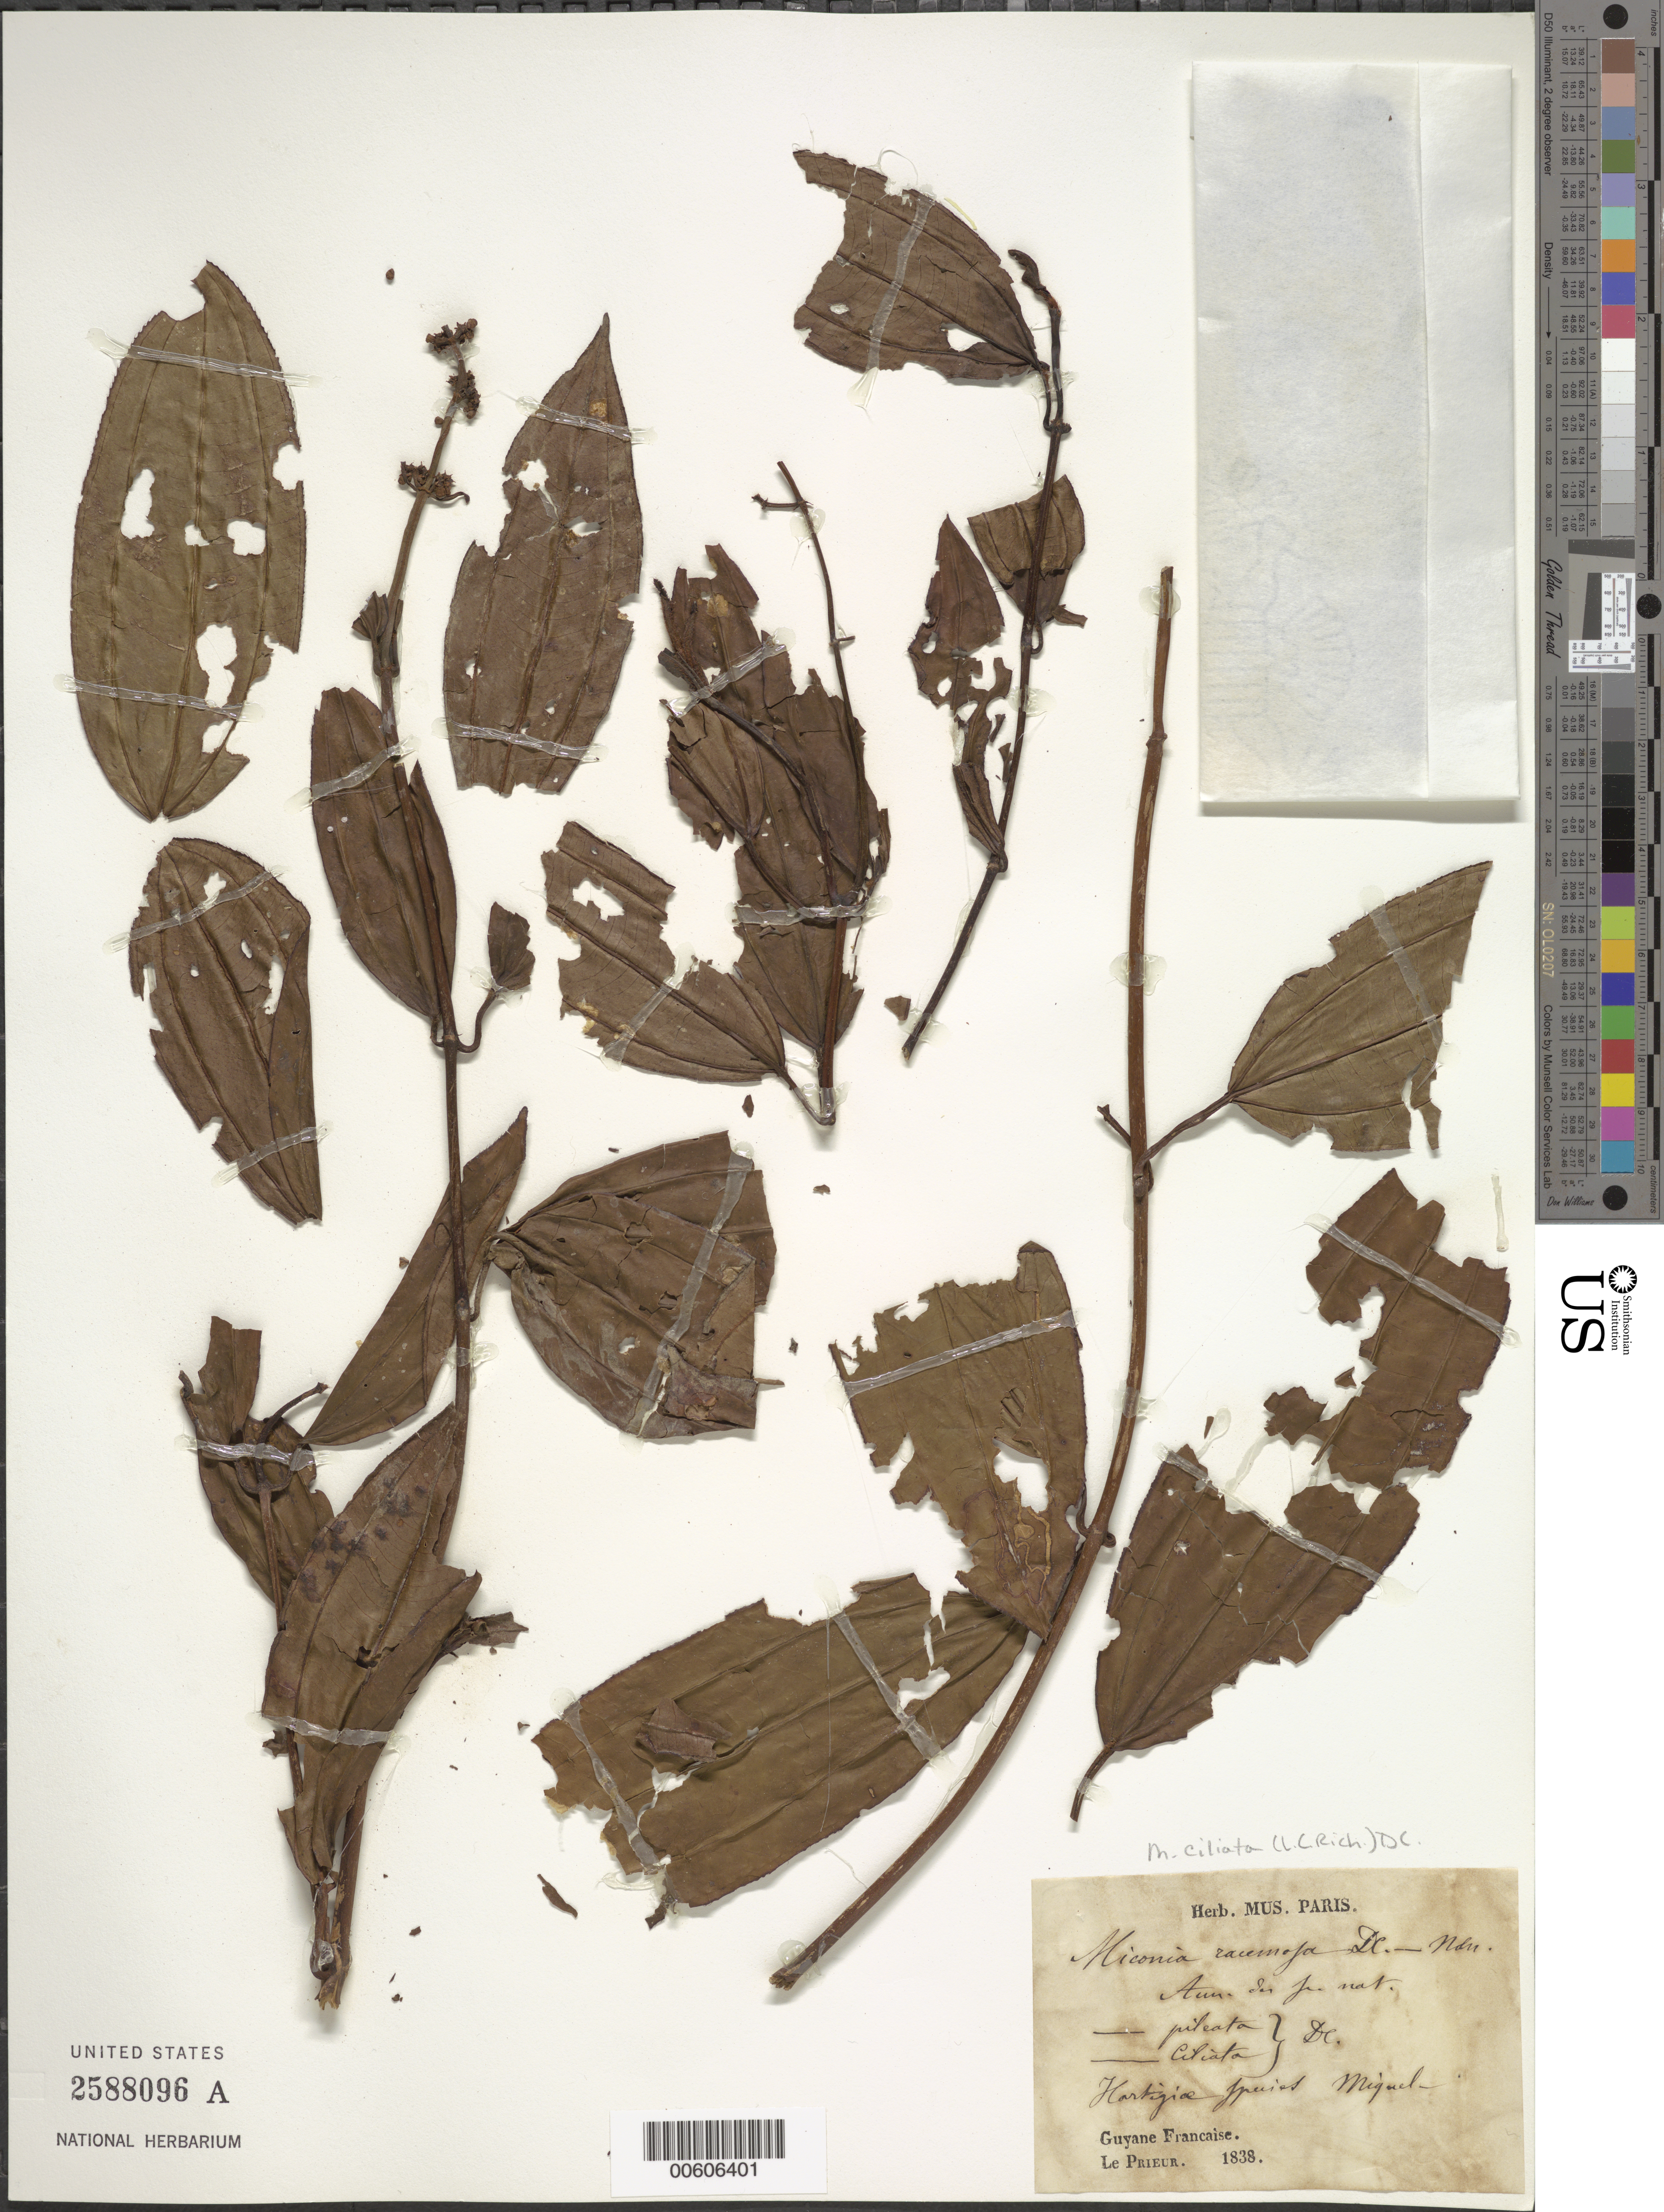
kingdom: Plantae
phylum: Tracheophyta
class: Magnoliopsida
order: Myrtales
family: Melastomataceae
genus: Miconia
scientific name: Miconia ciliata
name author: (Rich.) DC.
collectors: F. M. R. Leprieur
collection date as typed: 1838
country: French Guiana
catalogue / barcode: US 2588096A